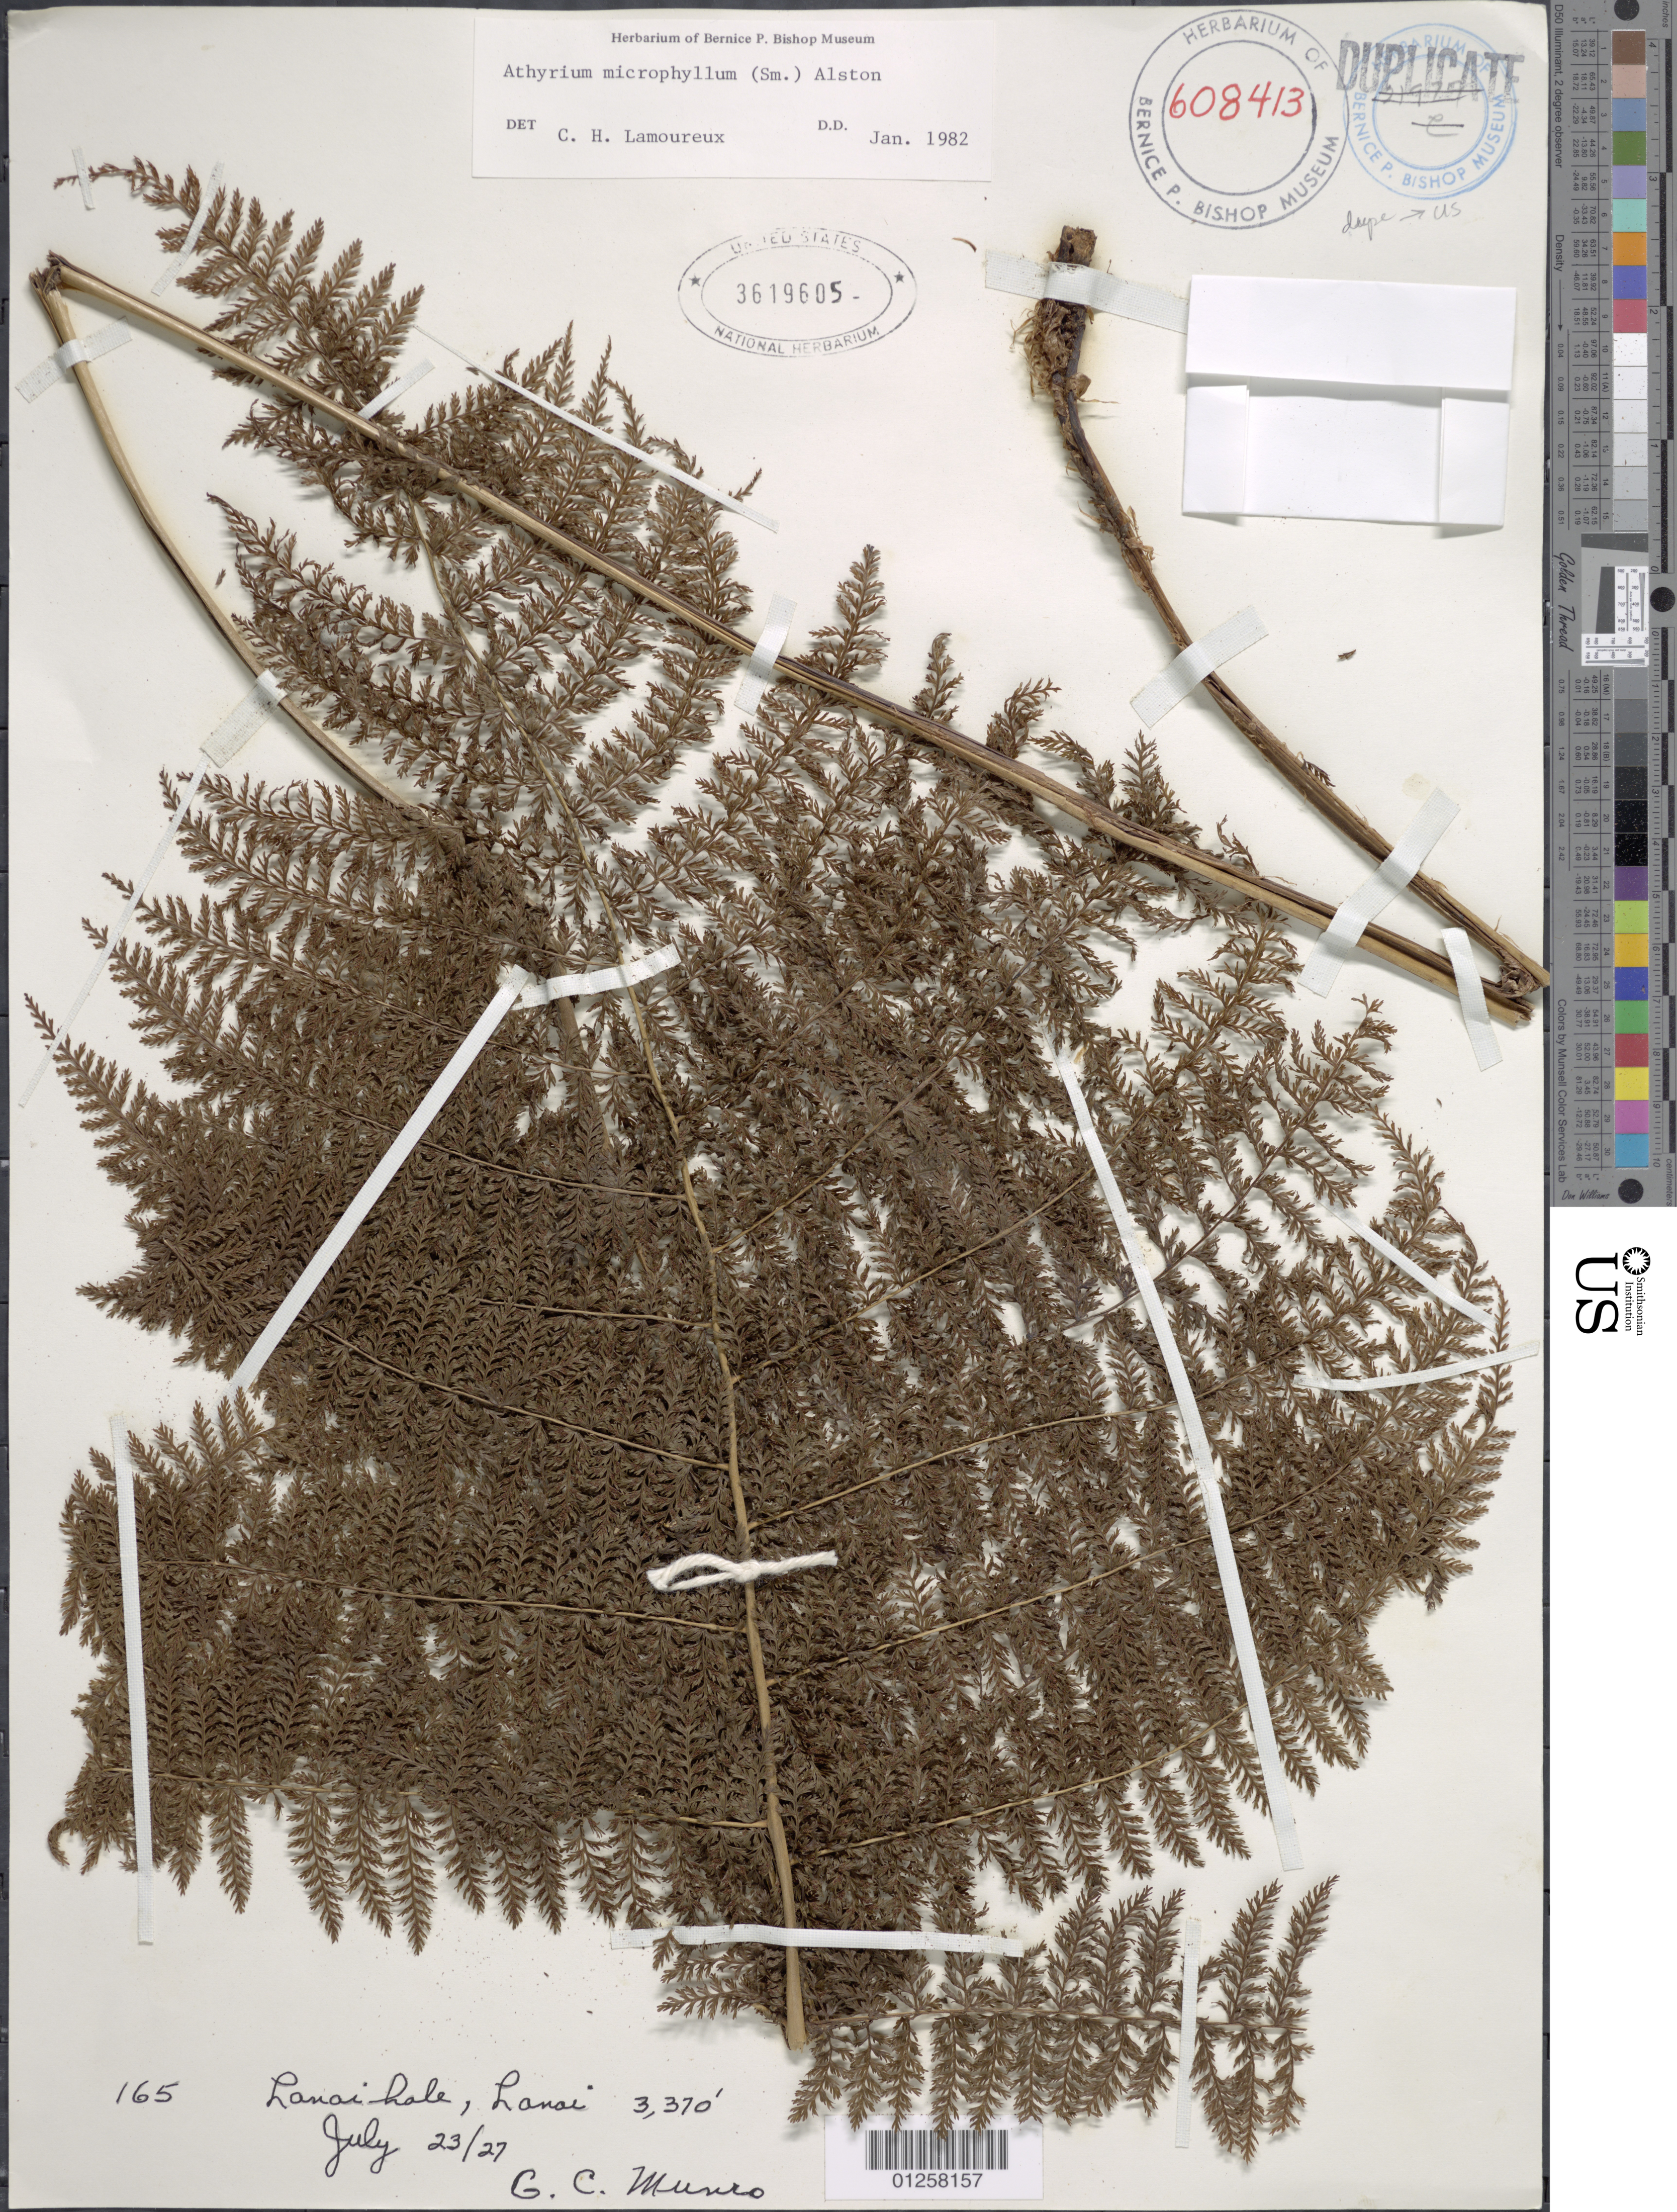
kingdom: Plantae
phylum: Tracheophyta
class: Polypodiopsida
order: Polypodiales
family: Athyriaceae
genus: Athyrium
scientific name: Athyrium microphyllum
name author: (Sm.) Alston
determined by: Lamoureux, C. H.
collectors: G. C. Munro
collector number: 165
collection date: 1927-07-23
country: United States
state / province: Hawaii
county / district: Maui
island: Lana'i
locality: Lanai hole.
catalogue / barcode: US 3619605